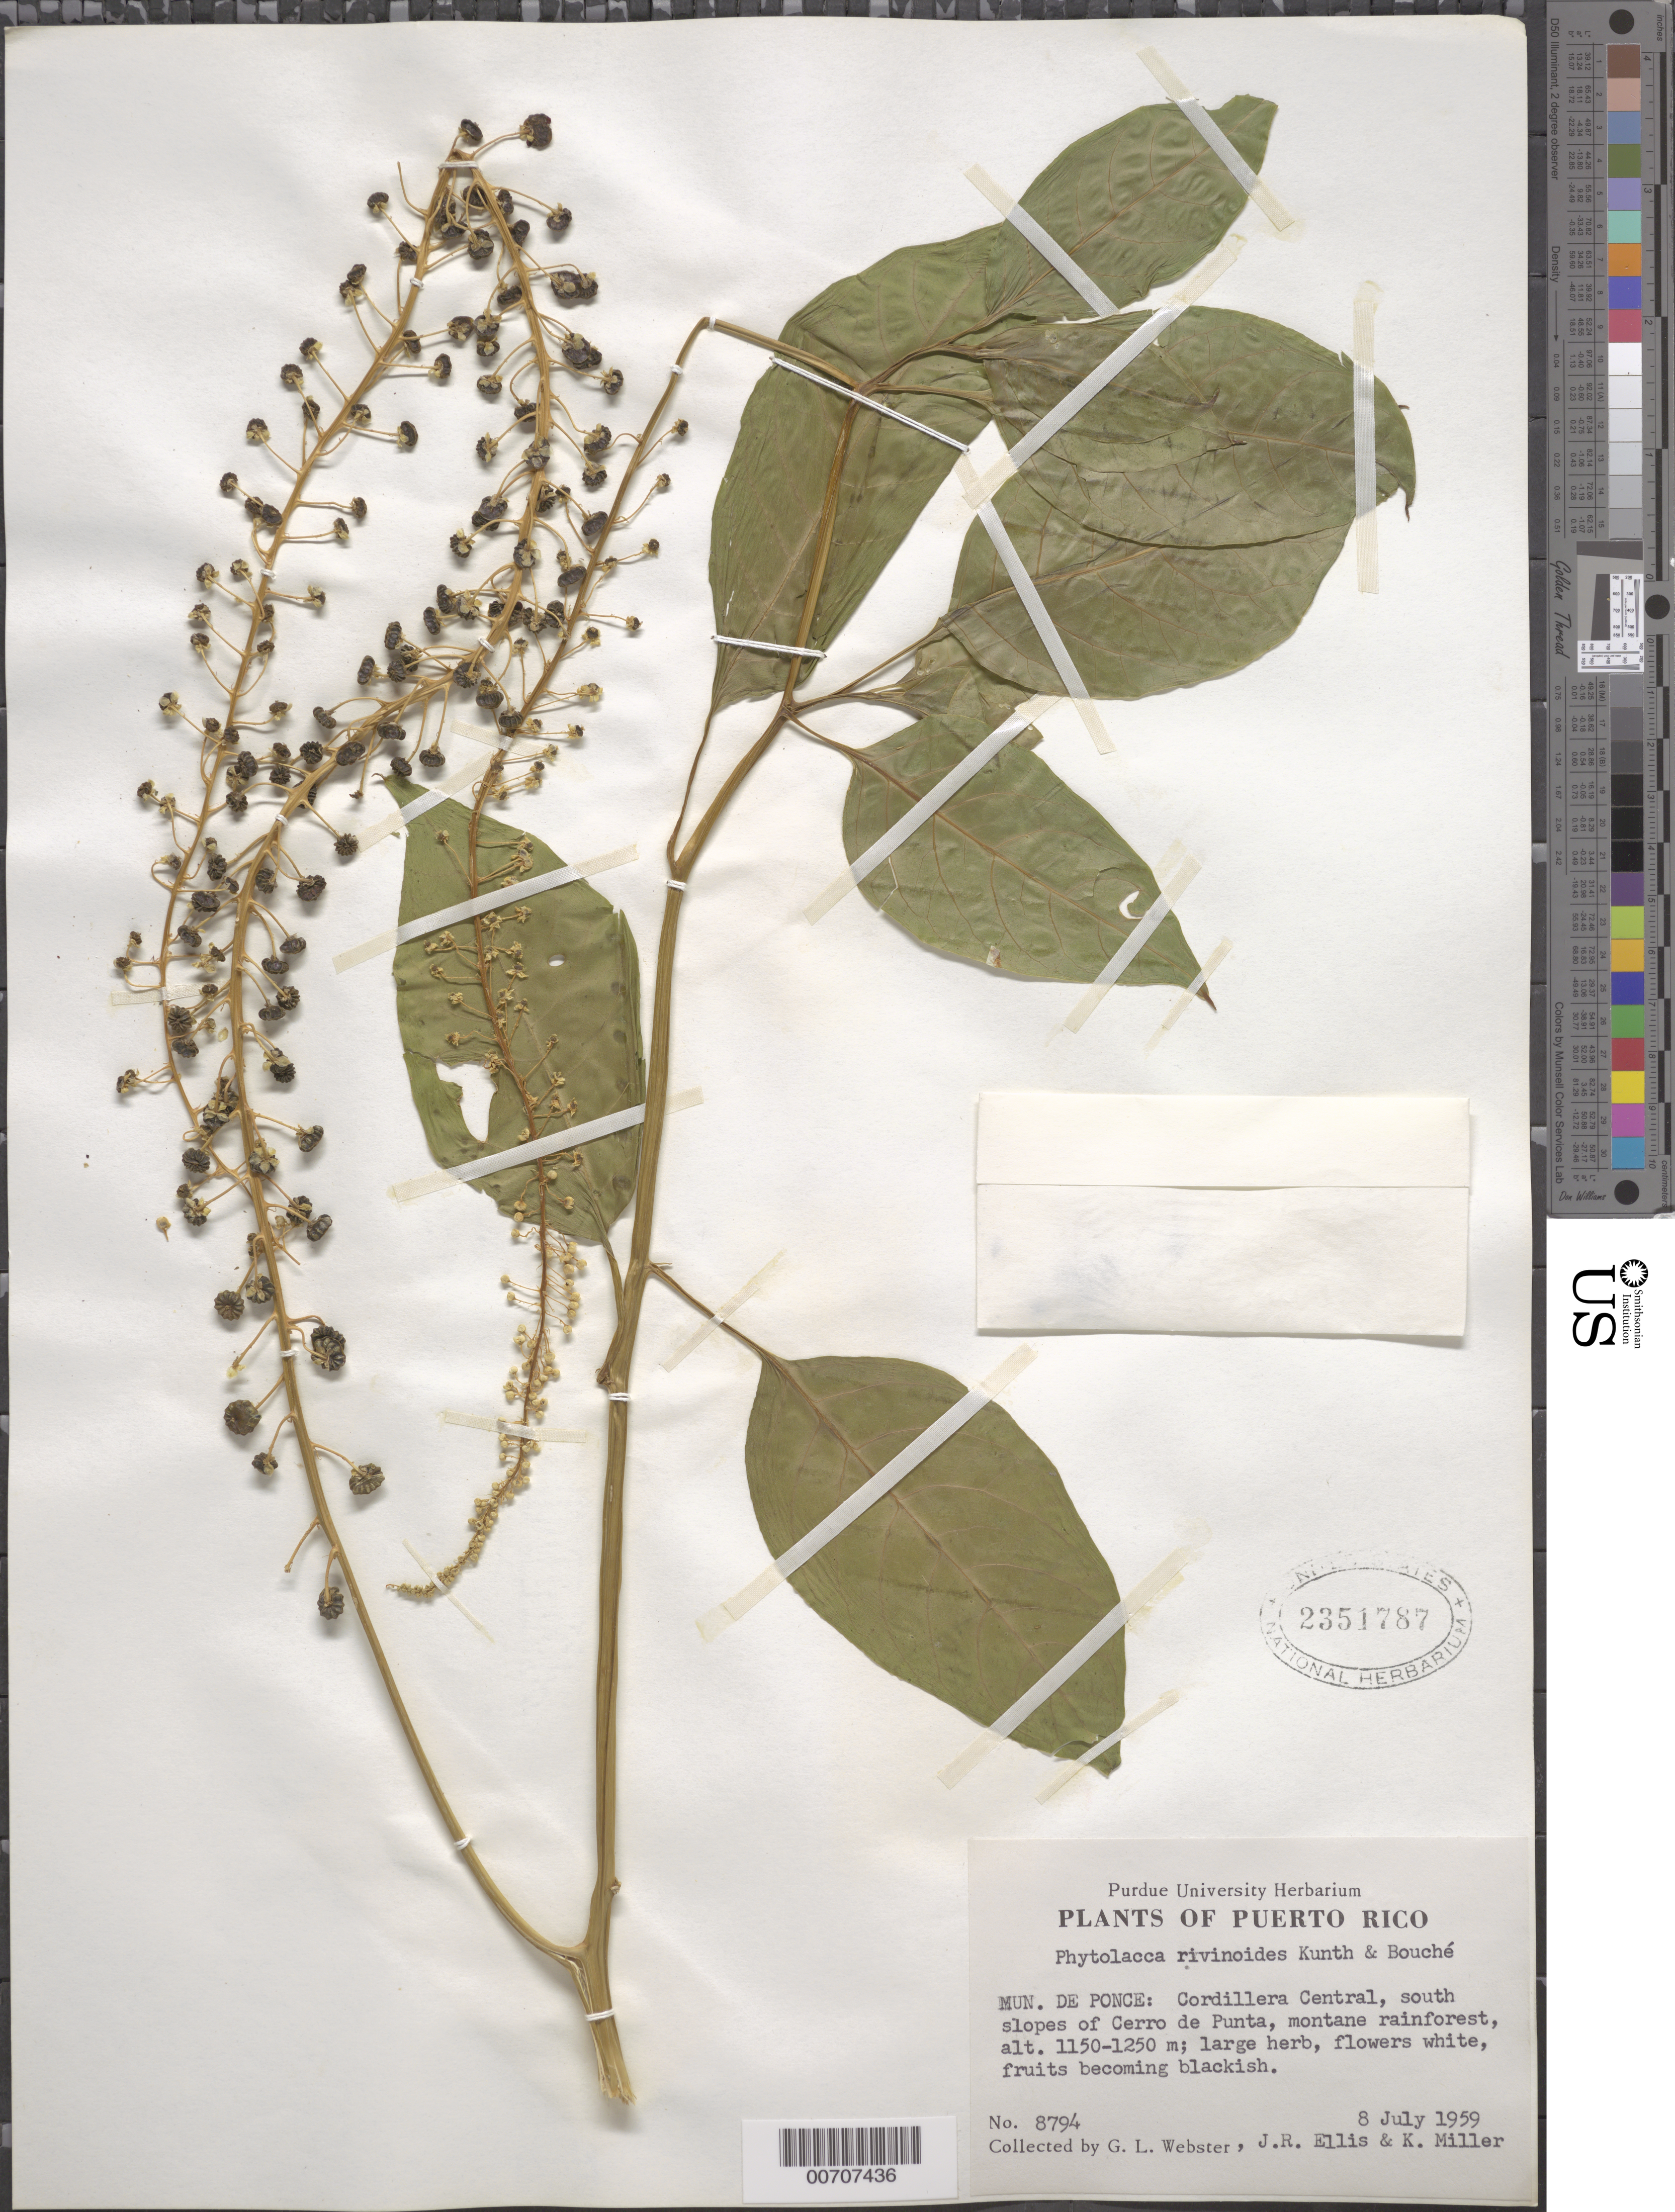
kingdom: Plantae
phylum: Tracheophyta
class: Magnoliopsida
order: Caryophyllales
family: Phytolaccaceae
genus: Phytolacca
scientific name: Phytolacca rivinoides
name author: Kunth & C.D. Bouché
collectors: G. L. Webster, J. R. Ellis & K. I. Miller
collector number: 8794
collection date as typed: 08 Jul 1959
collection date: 1959-07-08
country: Puerto Rico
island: Greater Antilles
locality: Mun. de Ponce: Cordillera Central, S slopes of Cerro de Punta, montane rainforest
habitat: Montane rainforest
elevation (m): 1150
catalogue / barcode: US 2351787